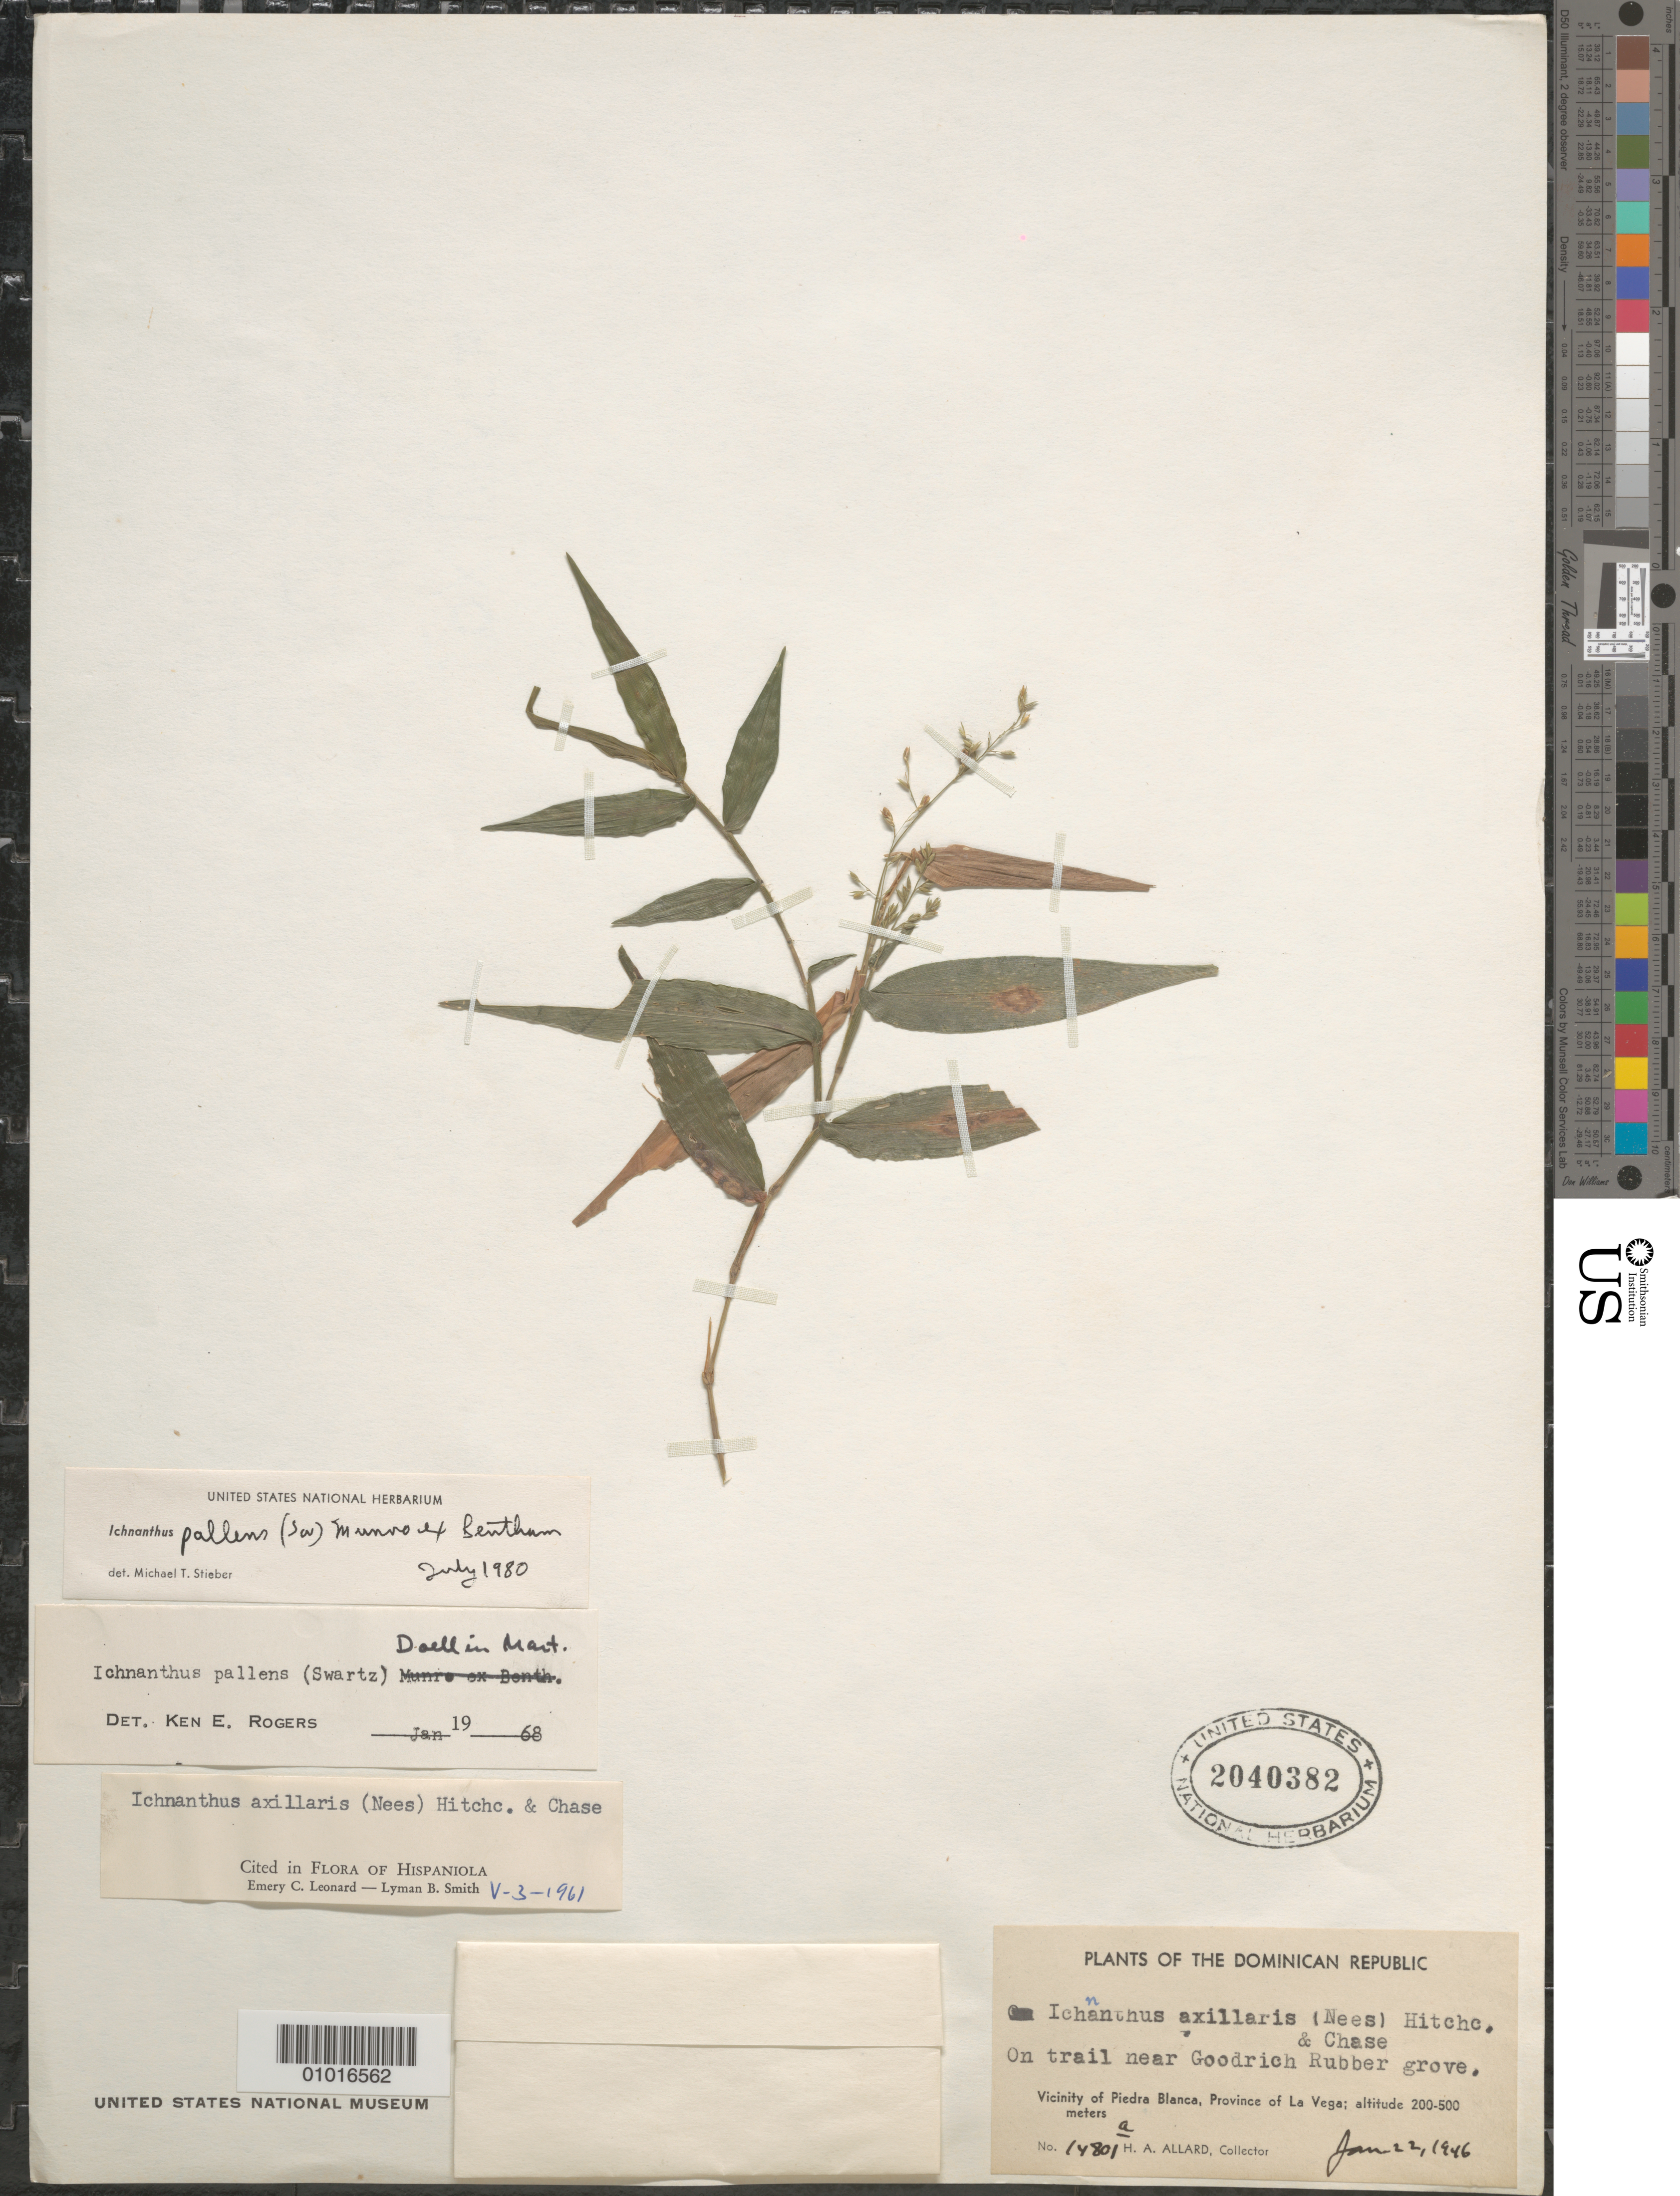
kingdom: Plantae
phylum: Tracheophyta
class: Liliopsida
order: Poales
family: Poaceae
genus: Ichnanthus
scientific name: Ichnanthus pallens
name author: (Sw.) Munro ex Benth.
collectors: H. A. Allard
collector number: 14801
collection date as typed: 22 Jan 1946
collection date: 1946-01-22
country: Dominican Republic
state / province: La Vega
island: Hispaniola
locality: Vicinity of Piedra Blanca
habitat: on trail near grove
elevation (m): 200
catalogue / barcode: US 2040382